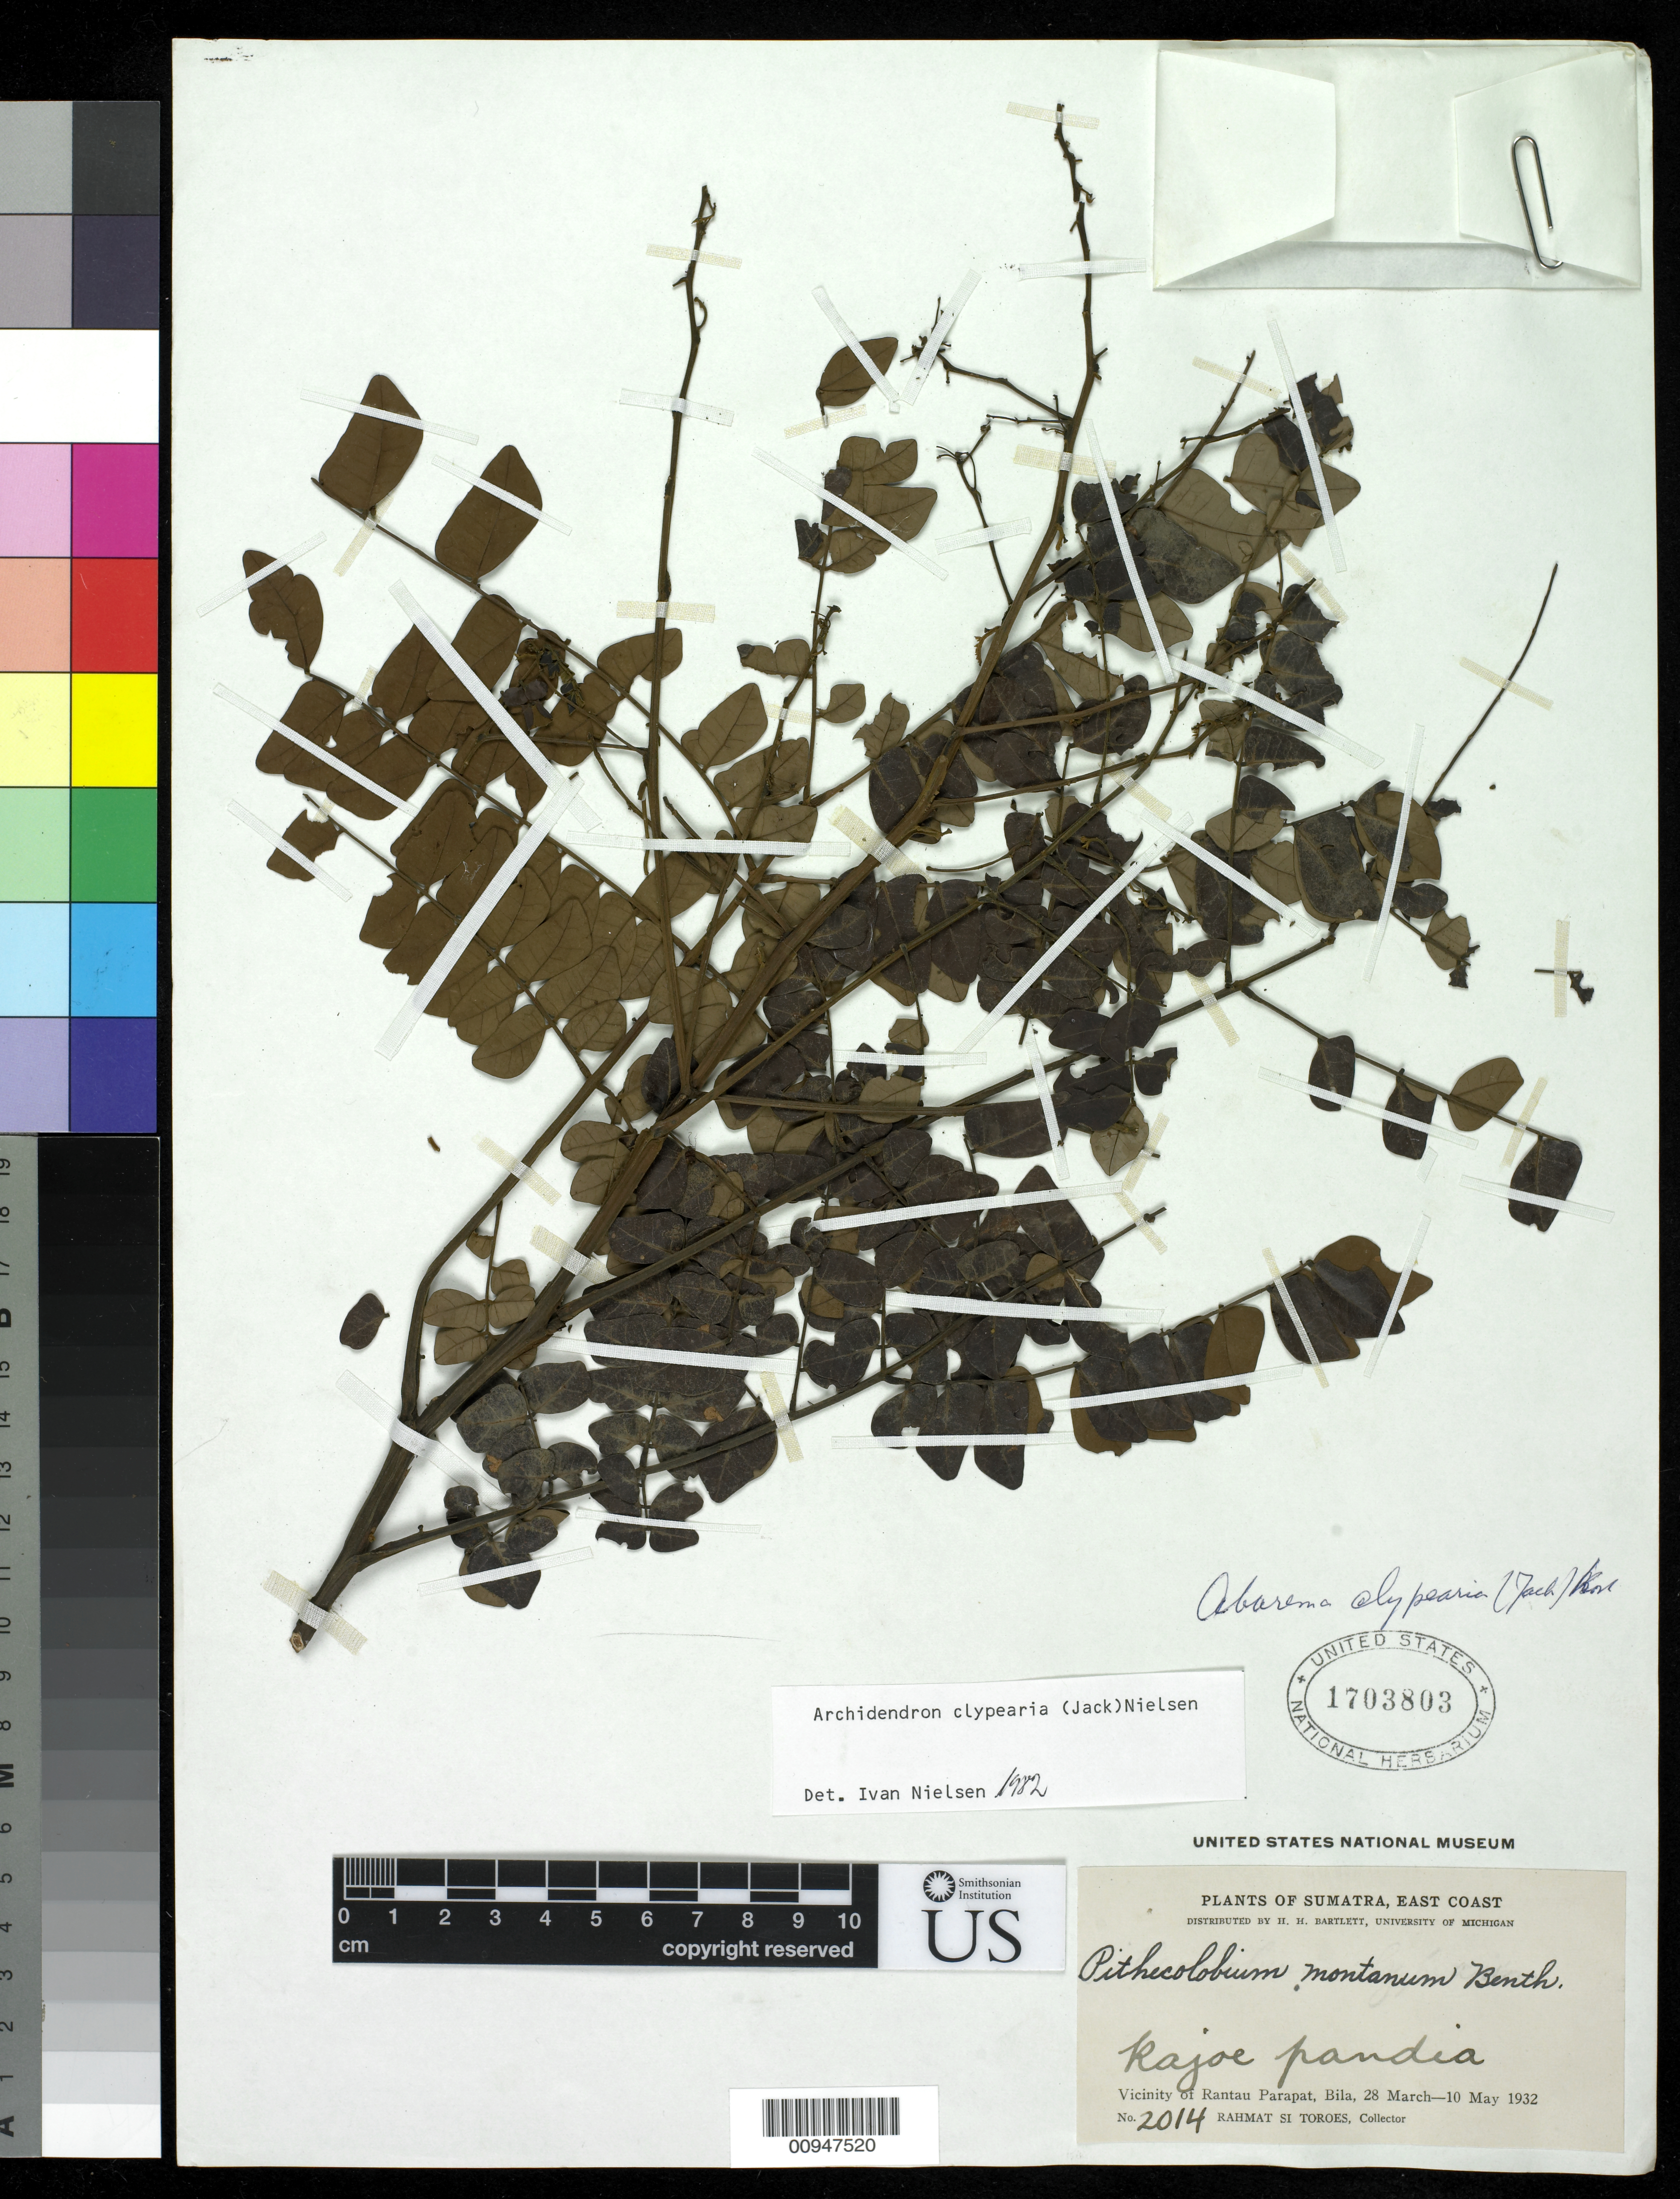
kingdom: Plantae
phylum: Tracheophyta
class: Magnoliopsida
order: Fabales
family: Fabaceae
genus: Archidendron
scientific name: Archidendron clypearia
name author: (Jack) I.C. Nielsen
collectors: Rahmat Si Boeea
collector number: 2014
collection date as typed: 28 Mar 1932 to 10 May 1932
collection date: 1932-03-28/1932-05-10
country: Indonesia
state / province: Sumatra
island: Sumatra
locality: Vicinity of Rantau Parapet, Bila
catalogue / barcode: US 1703803